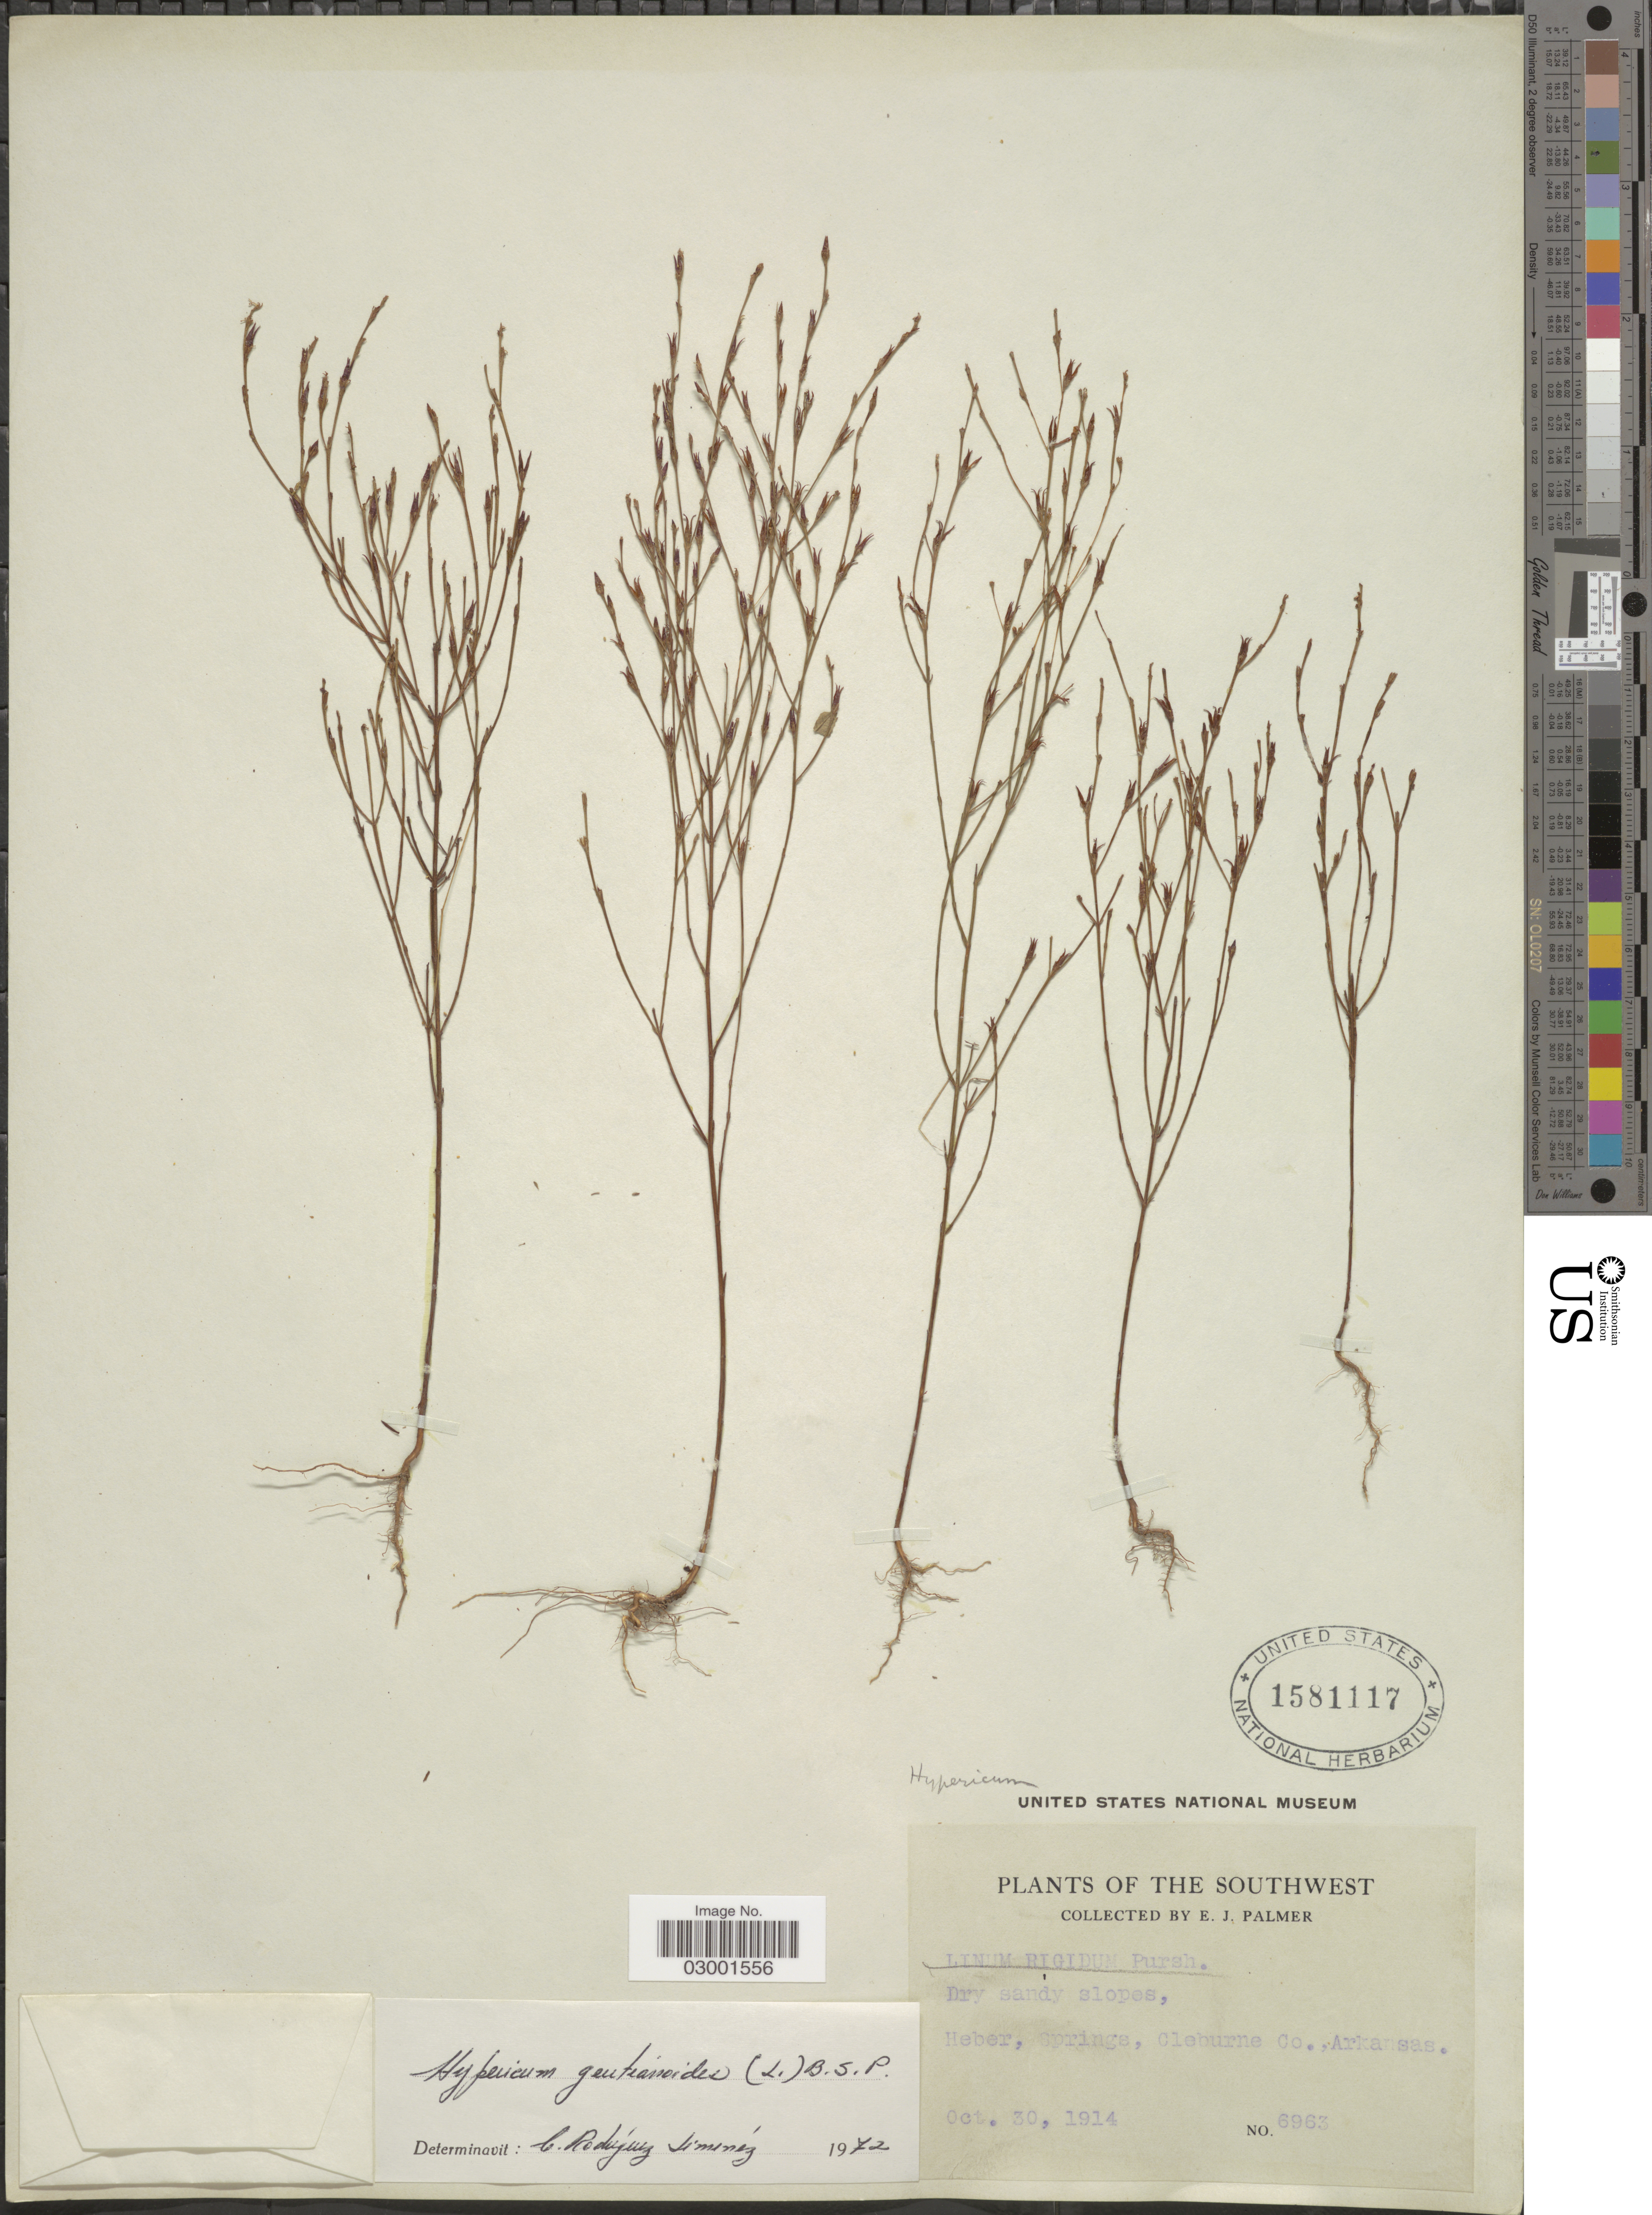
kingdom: Plantae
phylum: Tracheophyta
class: Magnoliopsida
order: Malpighiales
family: Hypericaceae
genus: Hypericum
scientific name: Hypericum gentianoides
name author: (L.) Britton, Stearns & Poggenb.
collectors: E. J. Palmer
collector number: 6963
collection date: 1914-10-30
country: United States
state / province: Arkansas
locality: The Southwest, Heber, Springs, Cleburne Co.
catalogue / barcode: US 1581117